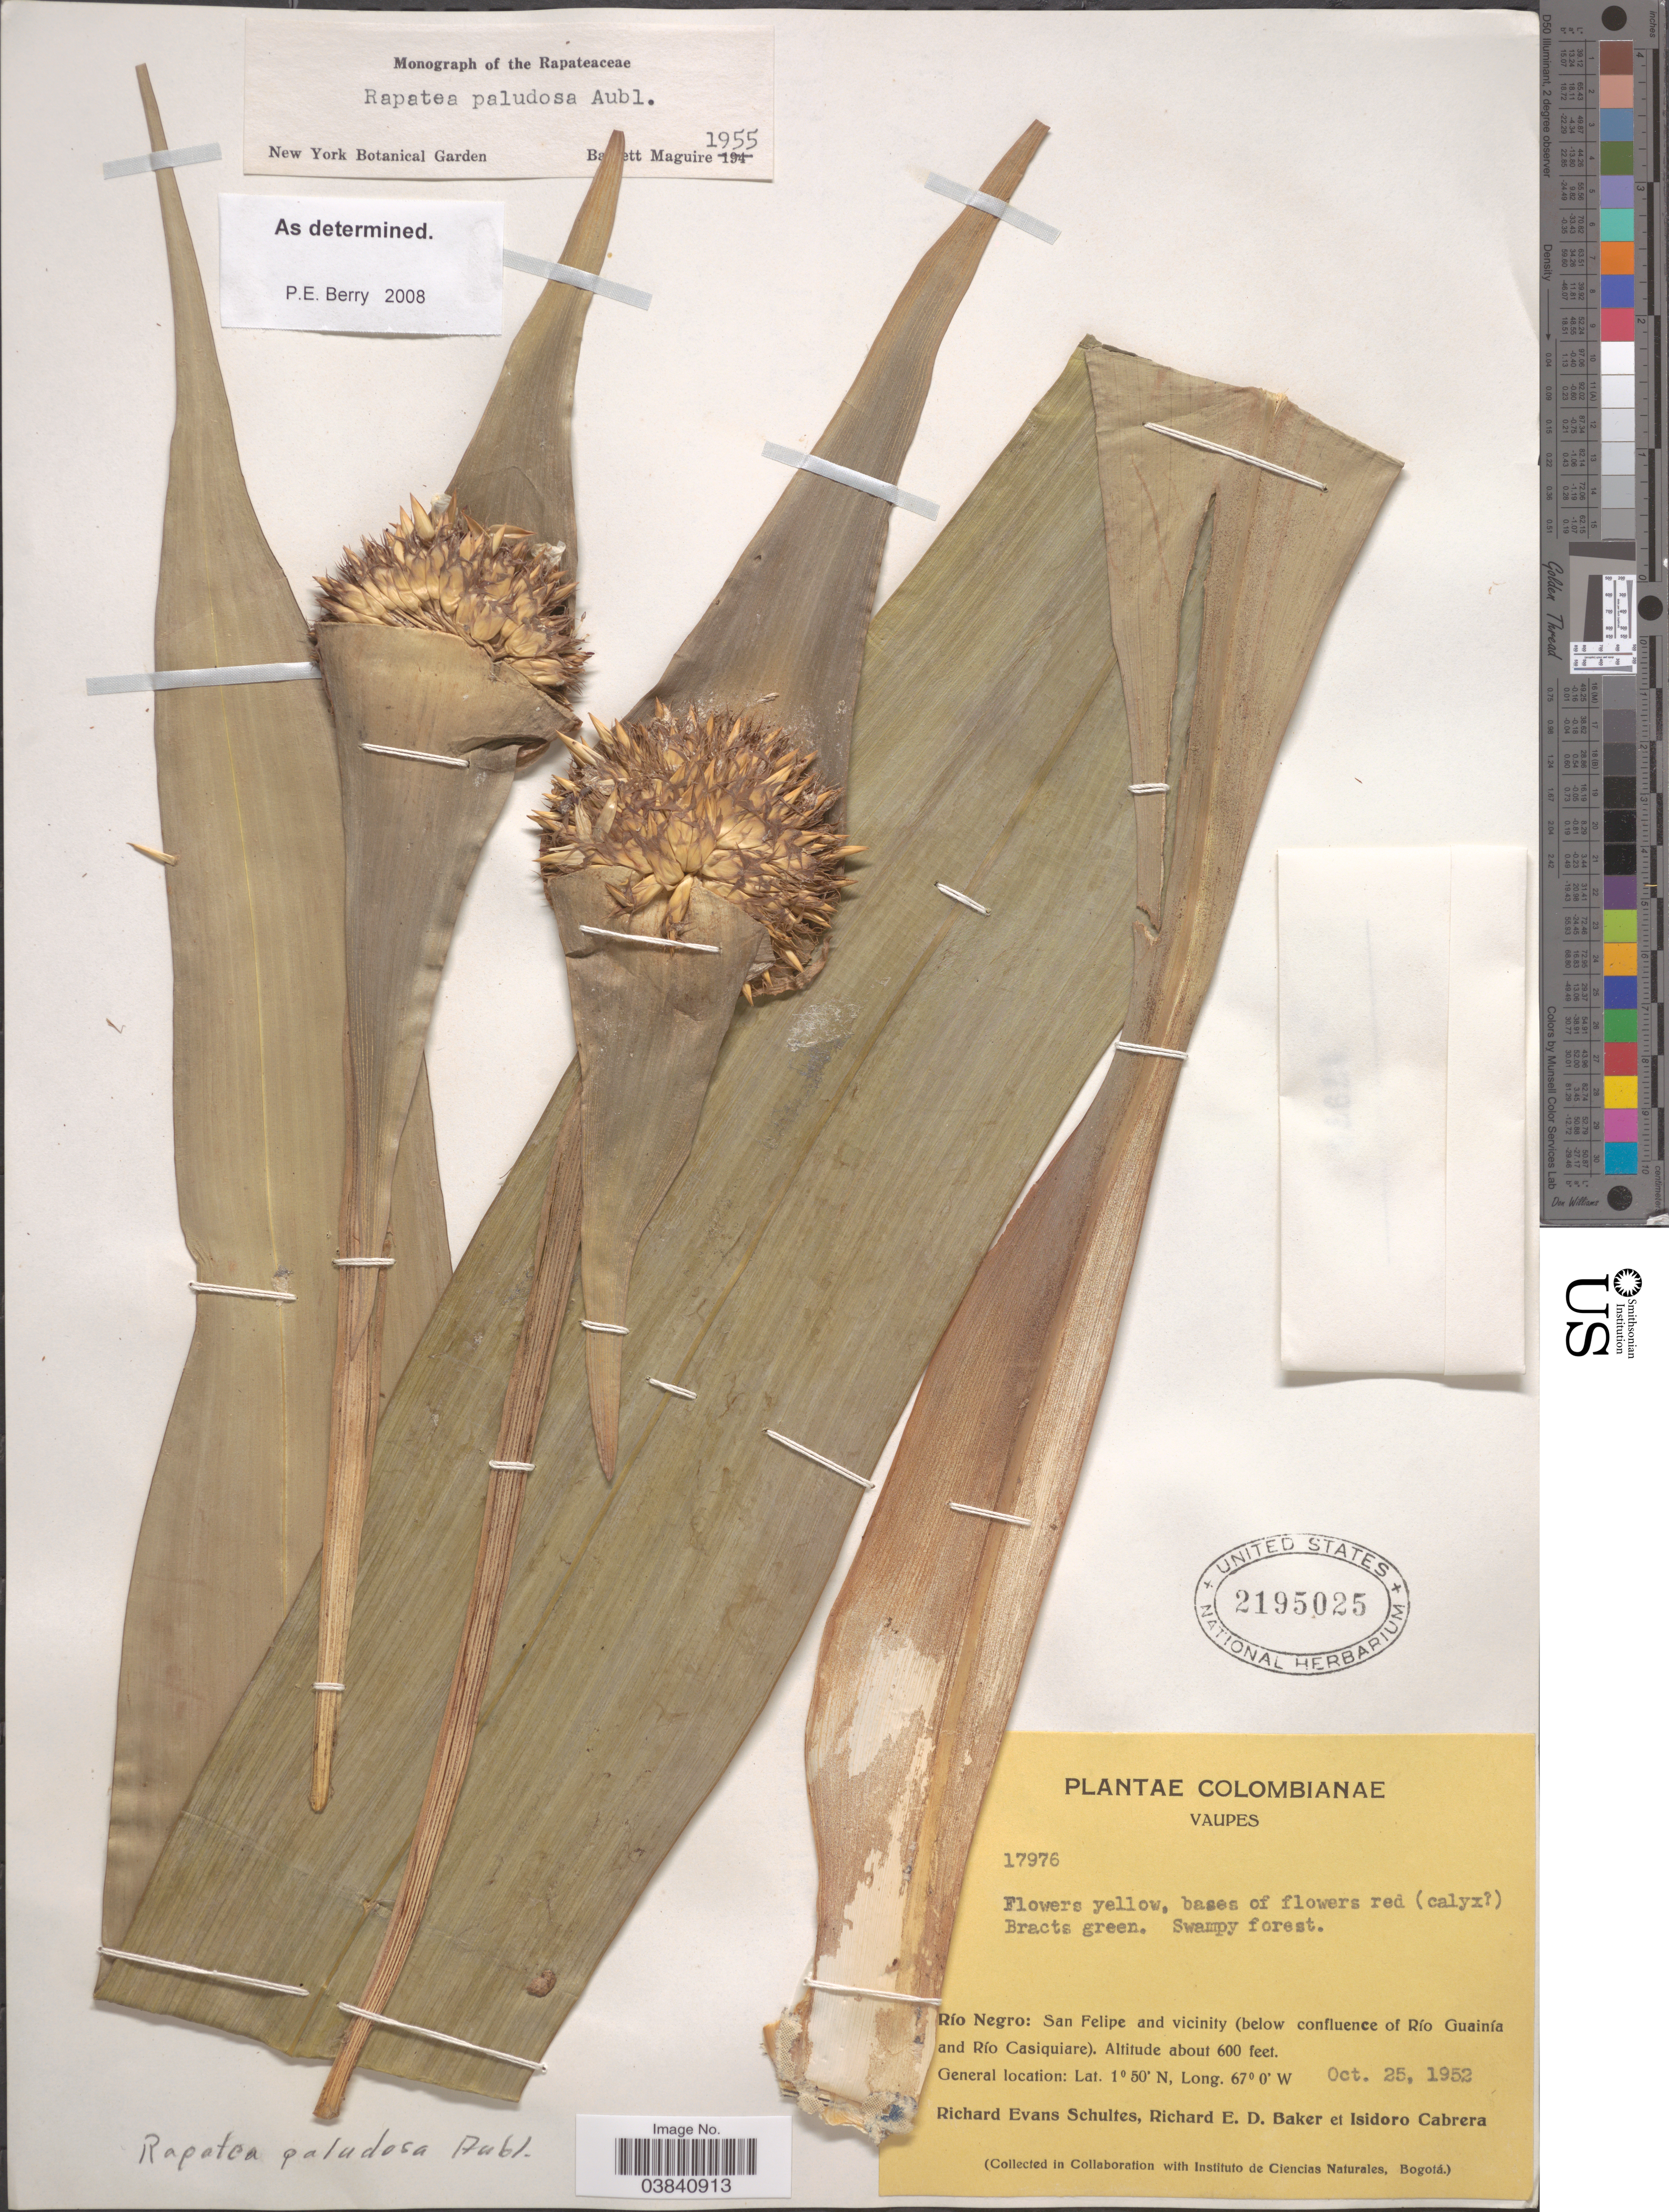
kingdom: Plantae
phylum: Tracheophyta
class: Liliopsida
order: Poales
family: Rapateaceae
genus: Rapatea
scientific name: Rapatea paludosa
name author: Aubl.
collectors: R. E. Schultes, R. E. D. Baker & I. Cabrera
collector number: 17976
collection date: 1952-10-25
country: Colombia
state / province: Vaupés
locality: Río Negro: San Felipe and vicinity (below confluence of Río Guainía and Rio Casiquiare).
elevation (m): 183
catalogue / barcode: US 2195025